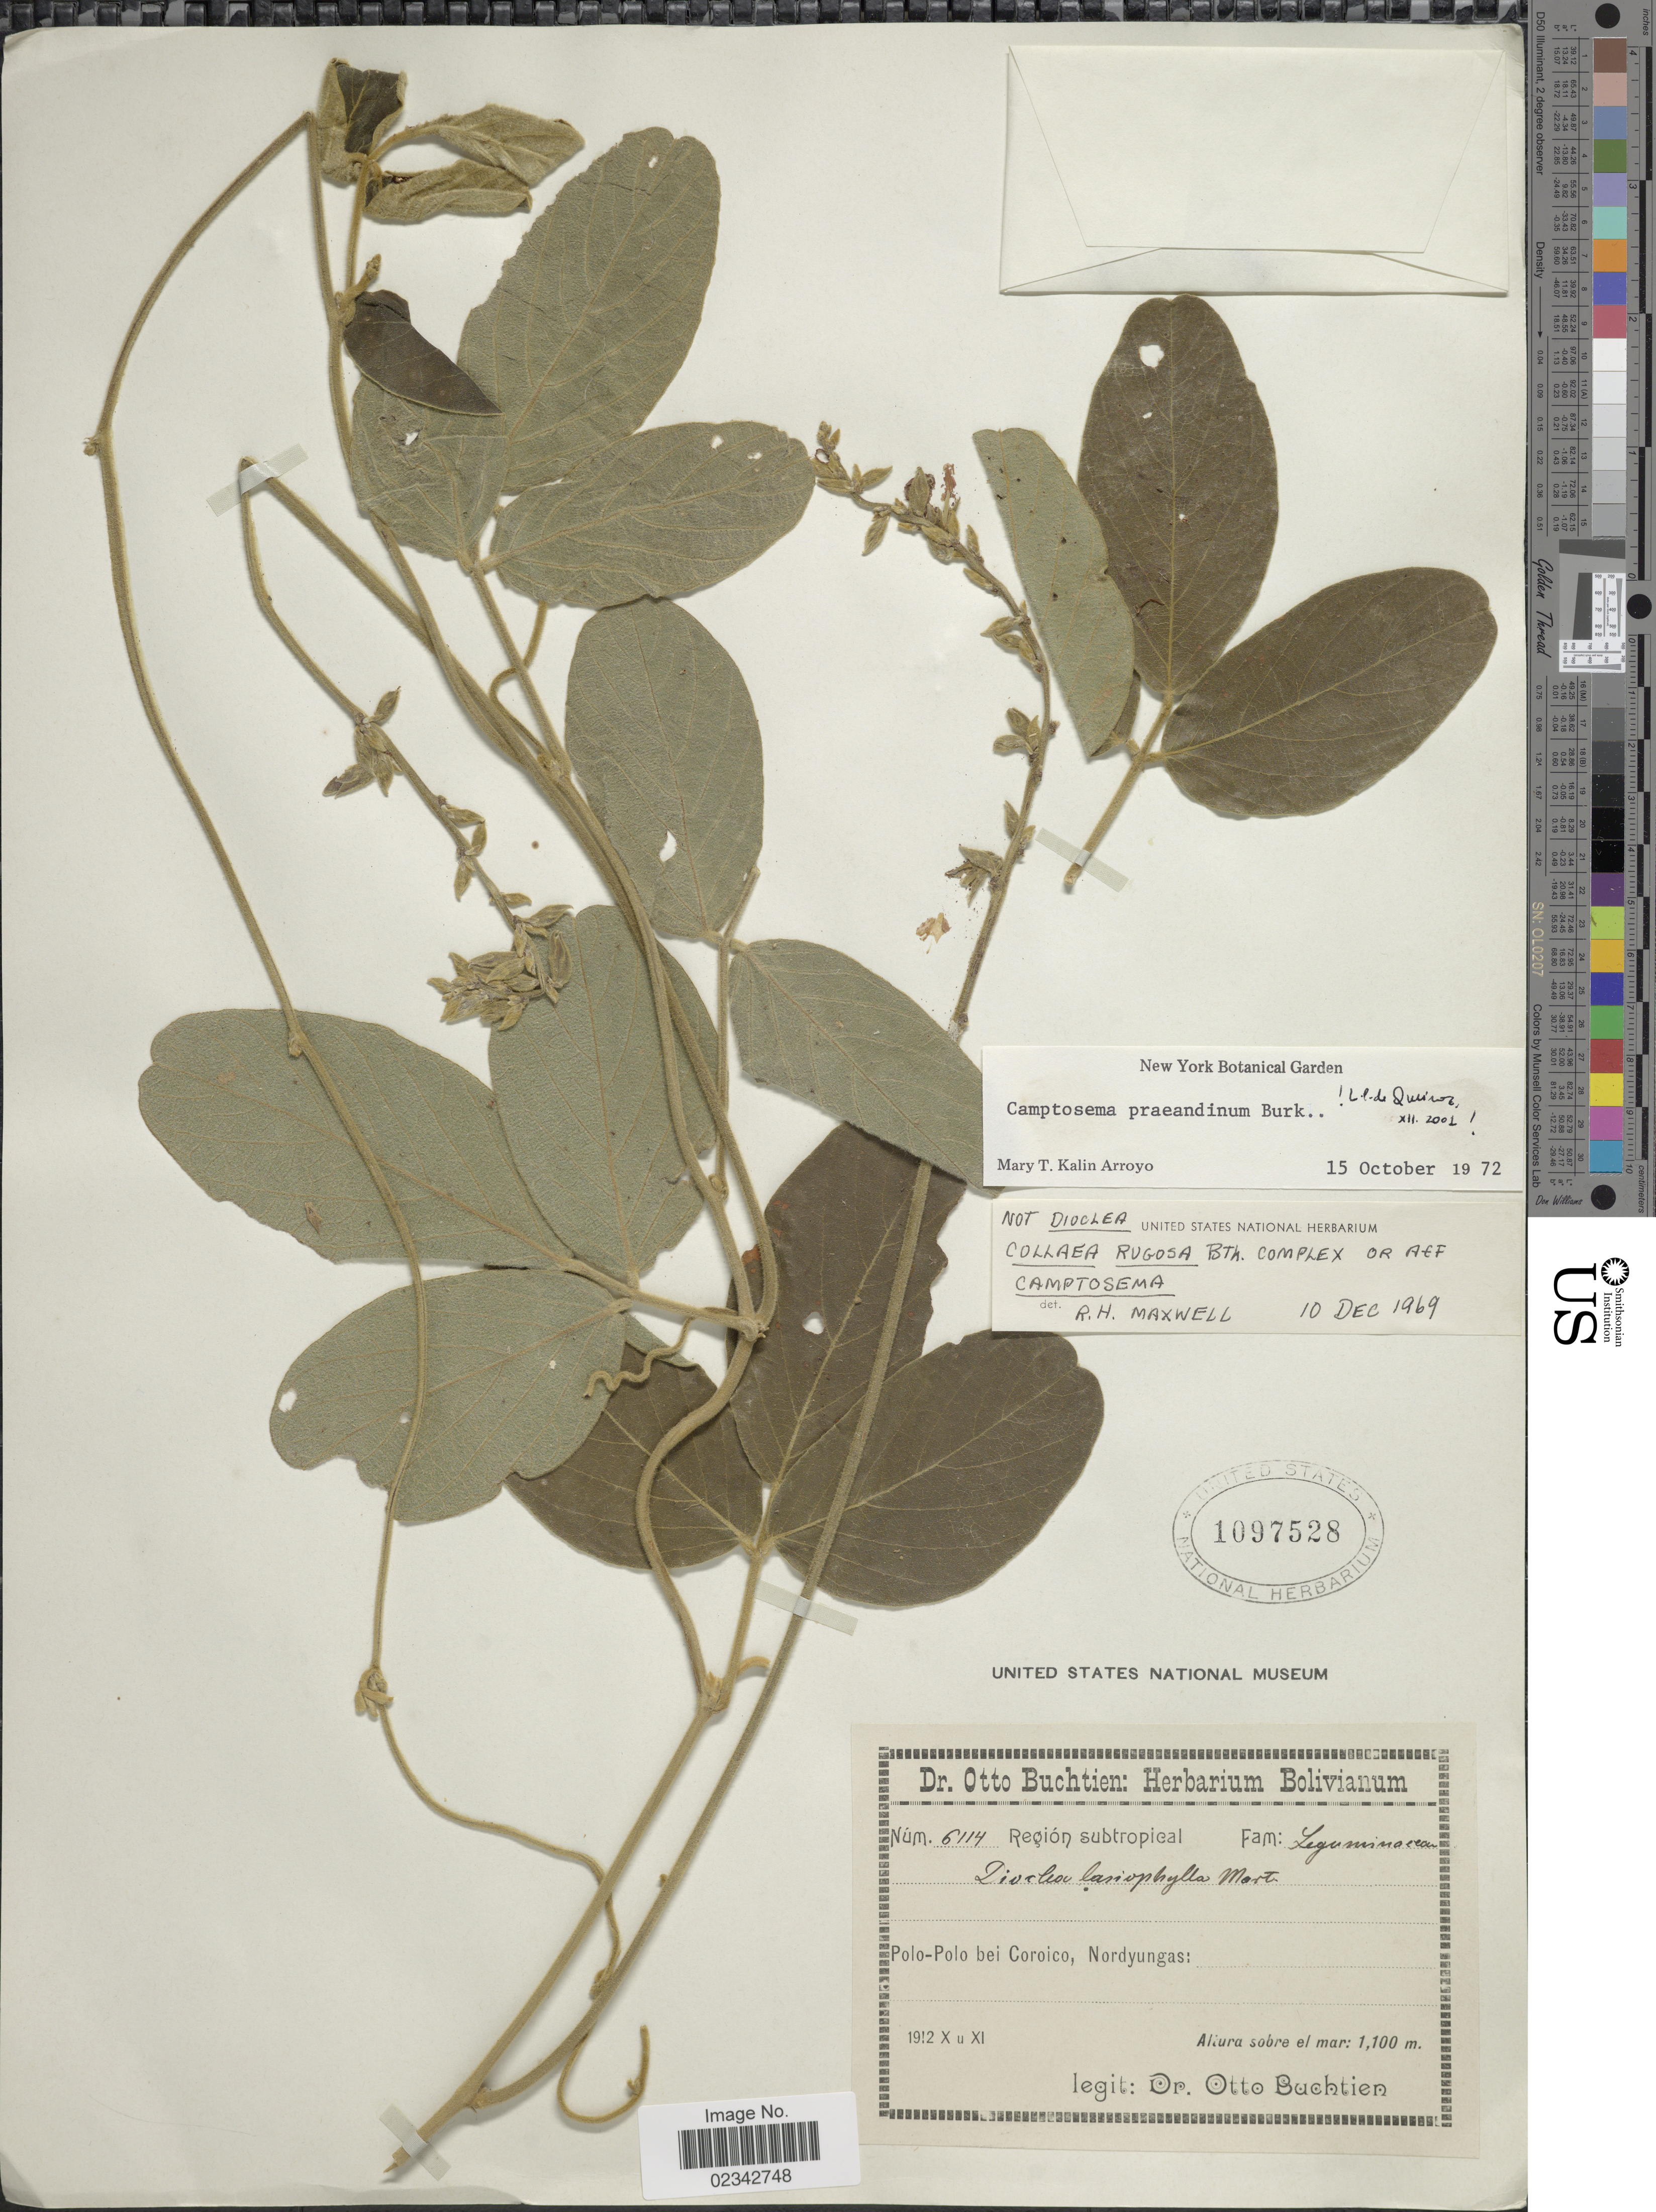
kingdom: Plantae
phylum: Tracheophyta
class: Magnoliopsida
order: Fabales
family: Fabaceae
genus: Cerradicola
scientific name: Cerradicola praeandina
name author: (Burkart) L.P. Queiroz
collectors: O. Buchtien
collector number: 6114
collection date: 1912-10/1912-11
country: Bolivia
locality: Polo-Polo bei Coroico, Nordyungas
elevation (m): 1100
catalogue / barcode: US 1097528